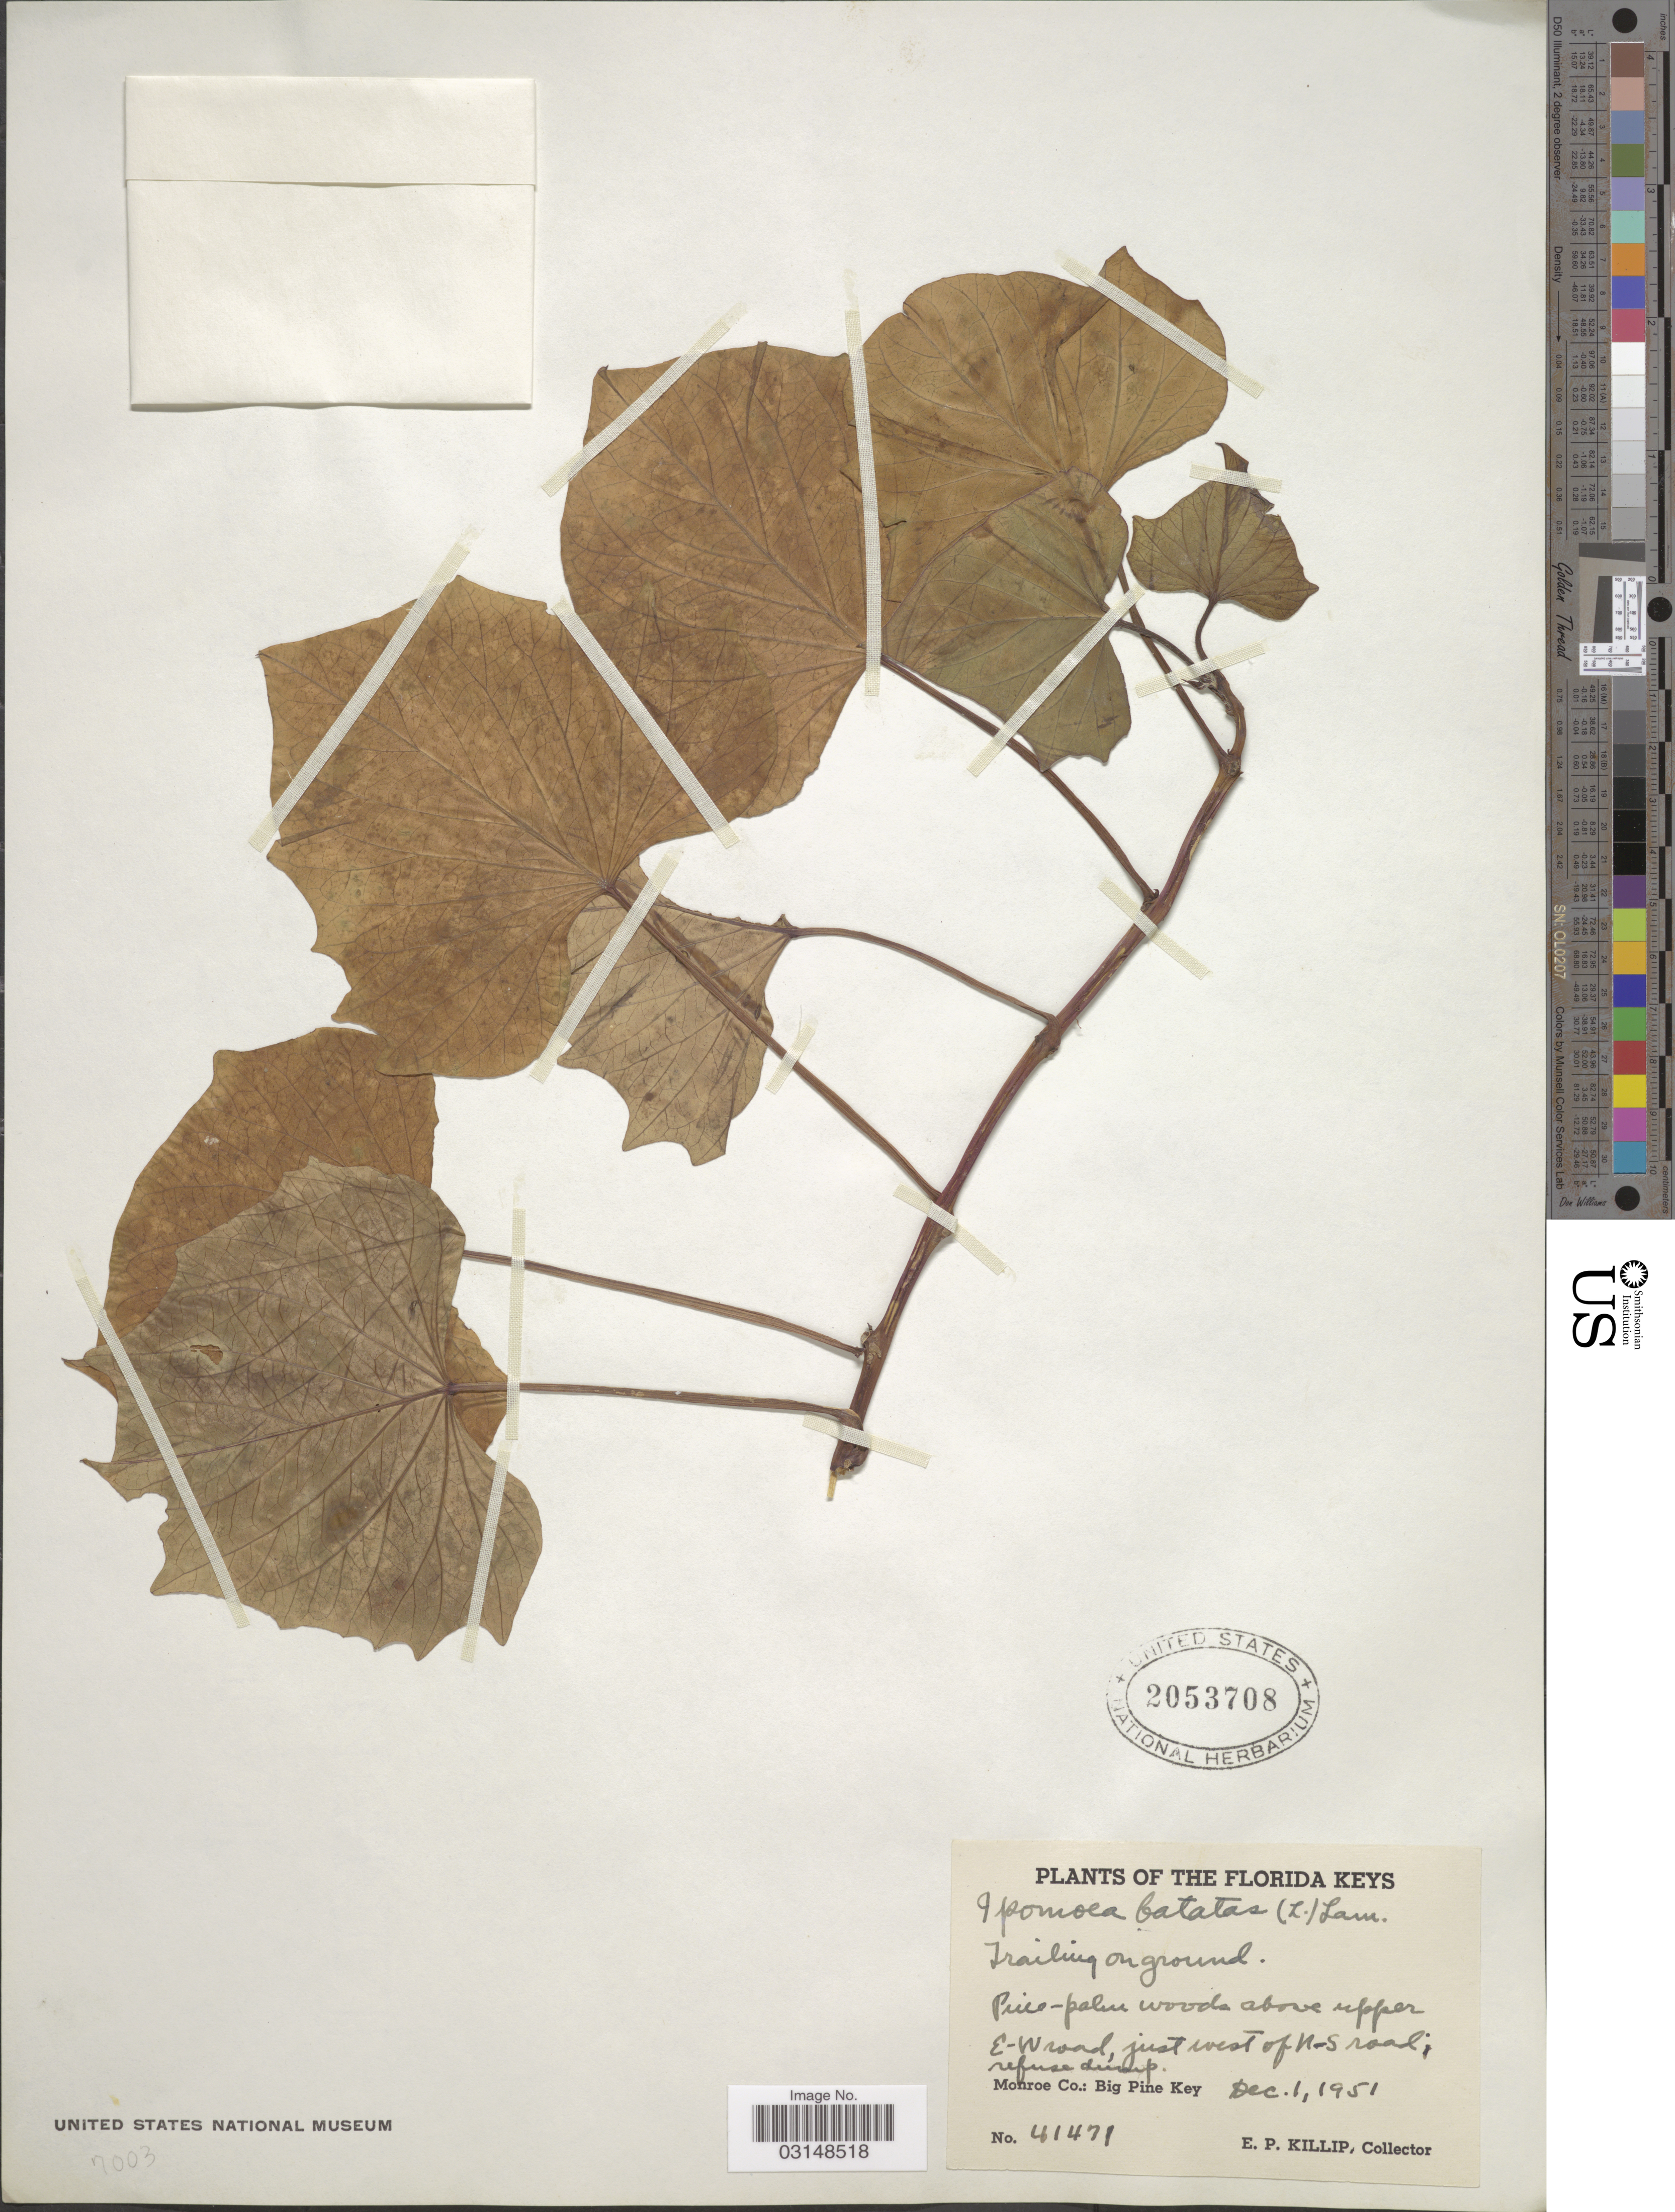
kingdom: Plantae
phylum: Tracheophyta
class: Magnoliopsida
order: Solanales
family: Convolvulaceae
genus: Ipomoea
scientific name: Ipomoea batatas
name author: (L.) Lam.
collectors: E. P. Killip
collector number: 41471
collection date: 1951-12-01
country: United States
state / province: Florida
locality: The Florida Keys, Pine-palm woods above upper E-W road, just west of N-S road, Monroe Co.: Big Pine Key.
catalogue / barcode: US 2053708